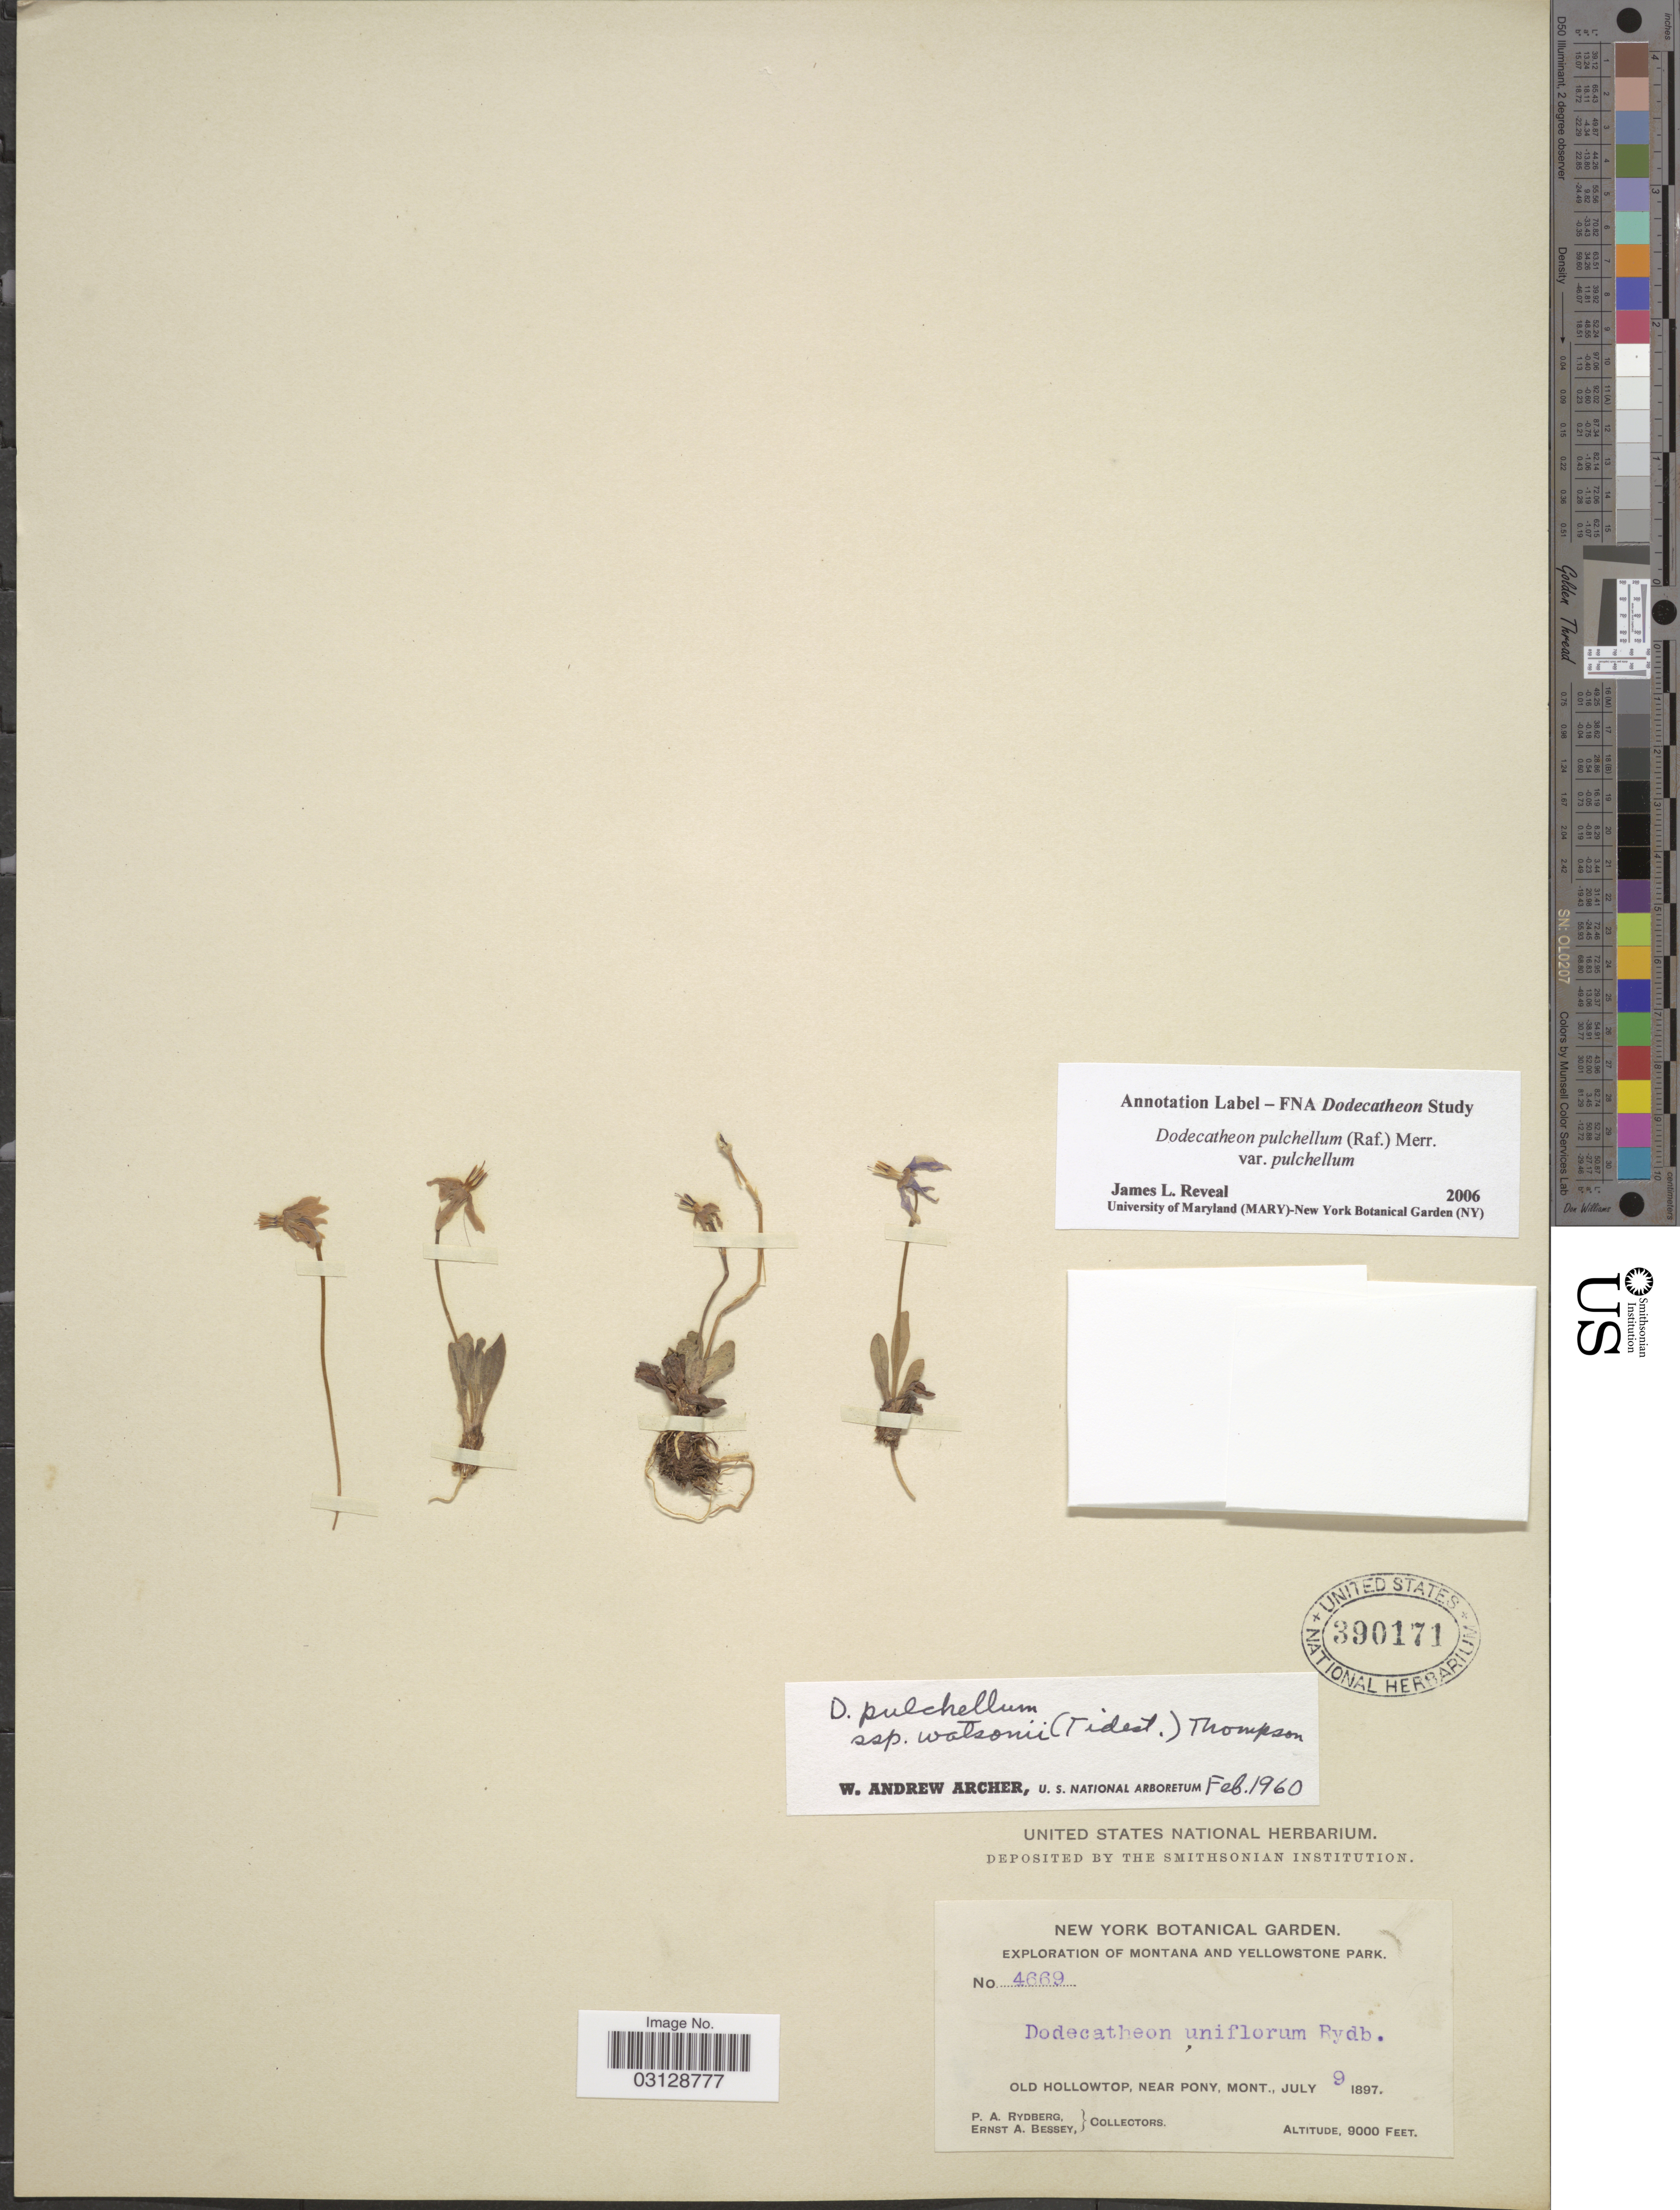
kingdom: Plantae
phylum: Tracheophyta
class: Magnoliopsida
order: Ericales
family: Primulaceae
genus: Dodecatheon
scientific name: Dodecatheon pulchellum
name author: (Raf.) Merr.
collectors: P. A. Rydberg & E. A. Bessey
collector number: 4669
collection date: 1897-07-09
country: United States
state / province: Montana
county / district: Madison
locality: Yellowstone Park. Old Hollowtop, near Pony.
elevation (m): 2743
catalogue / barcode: US 390171